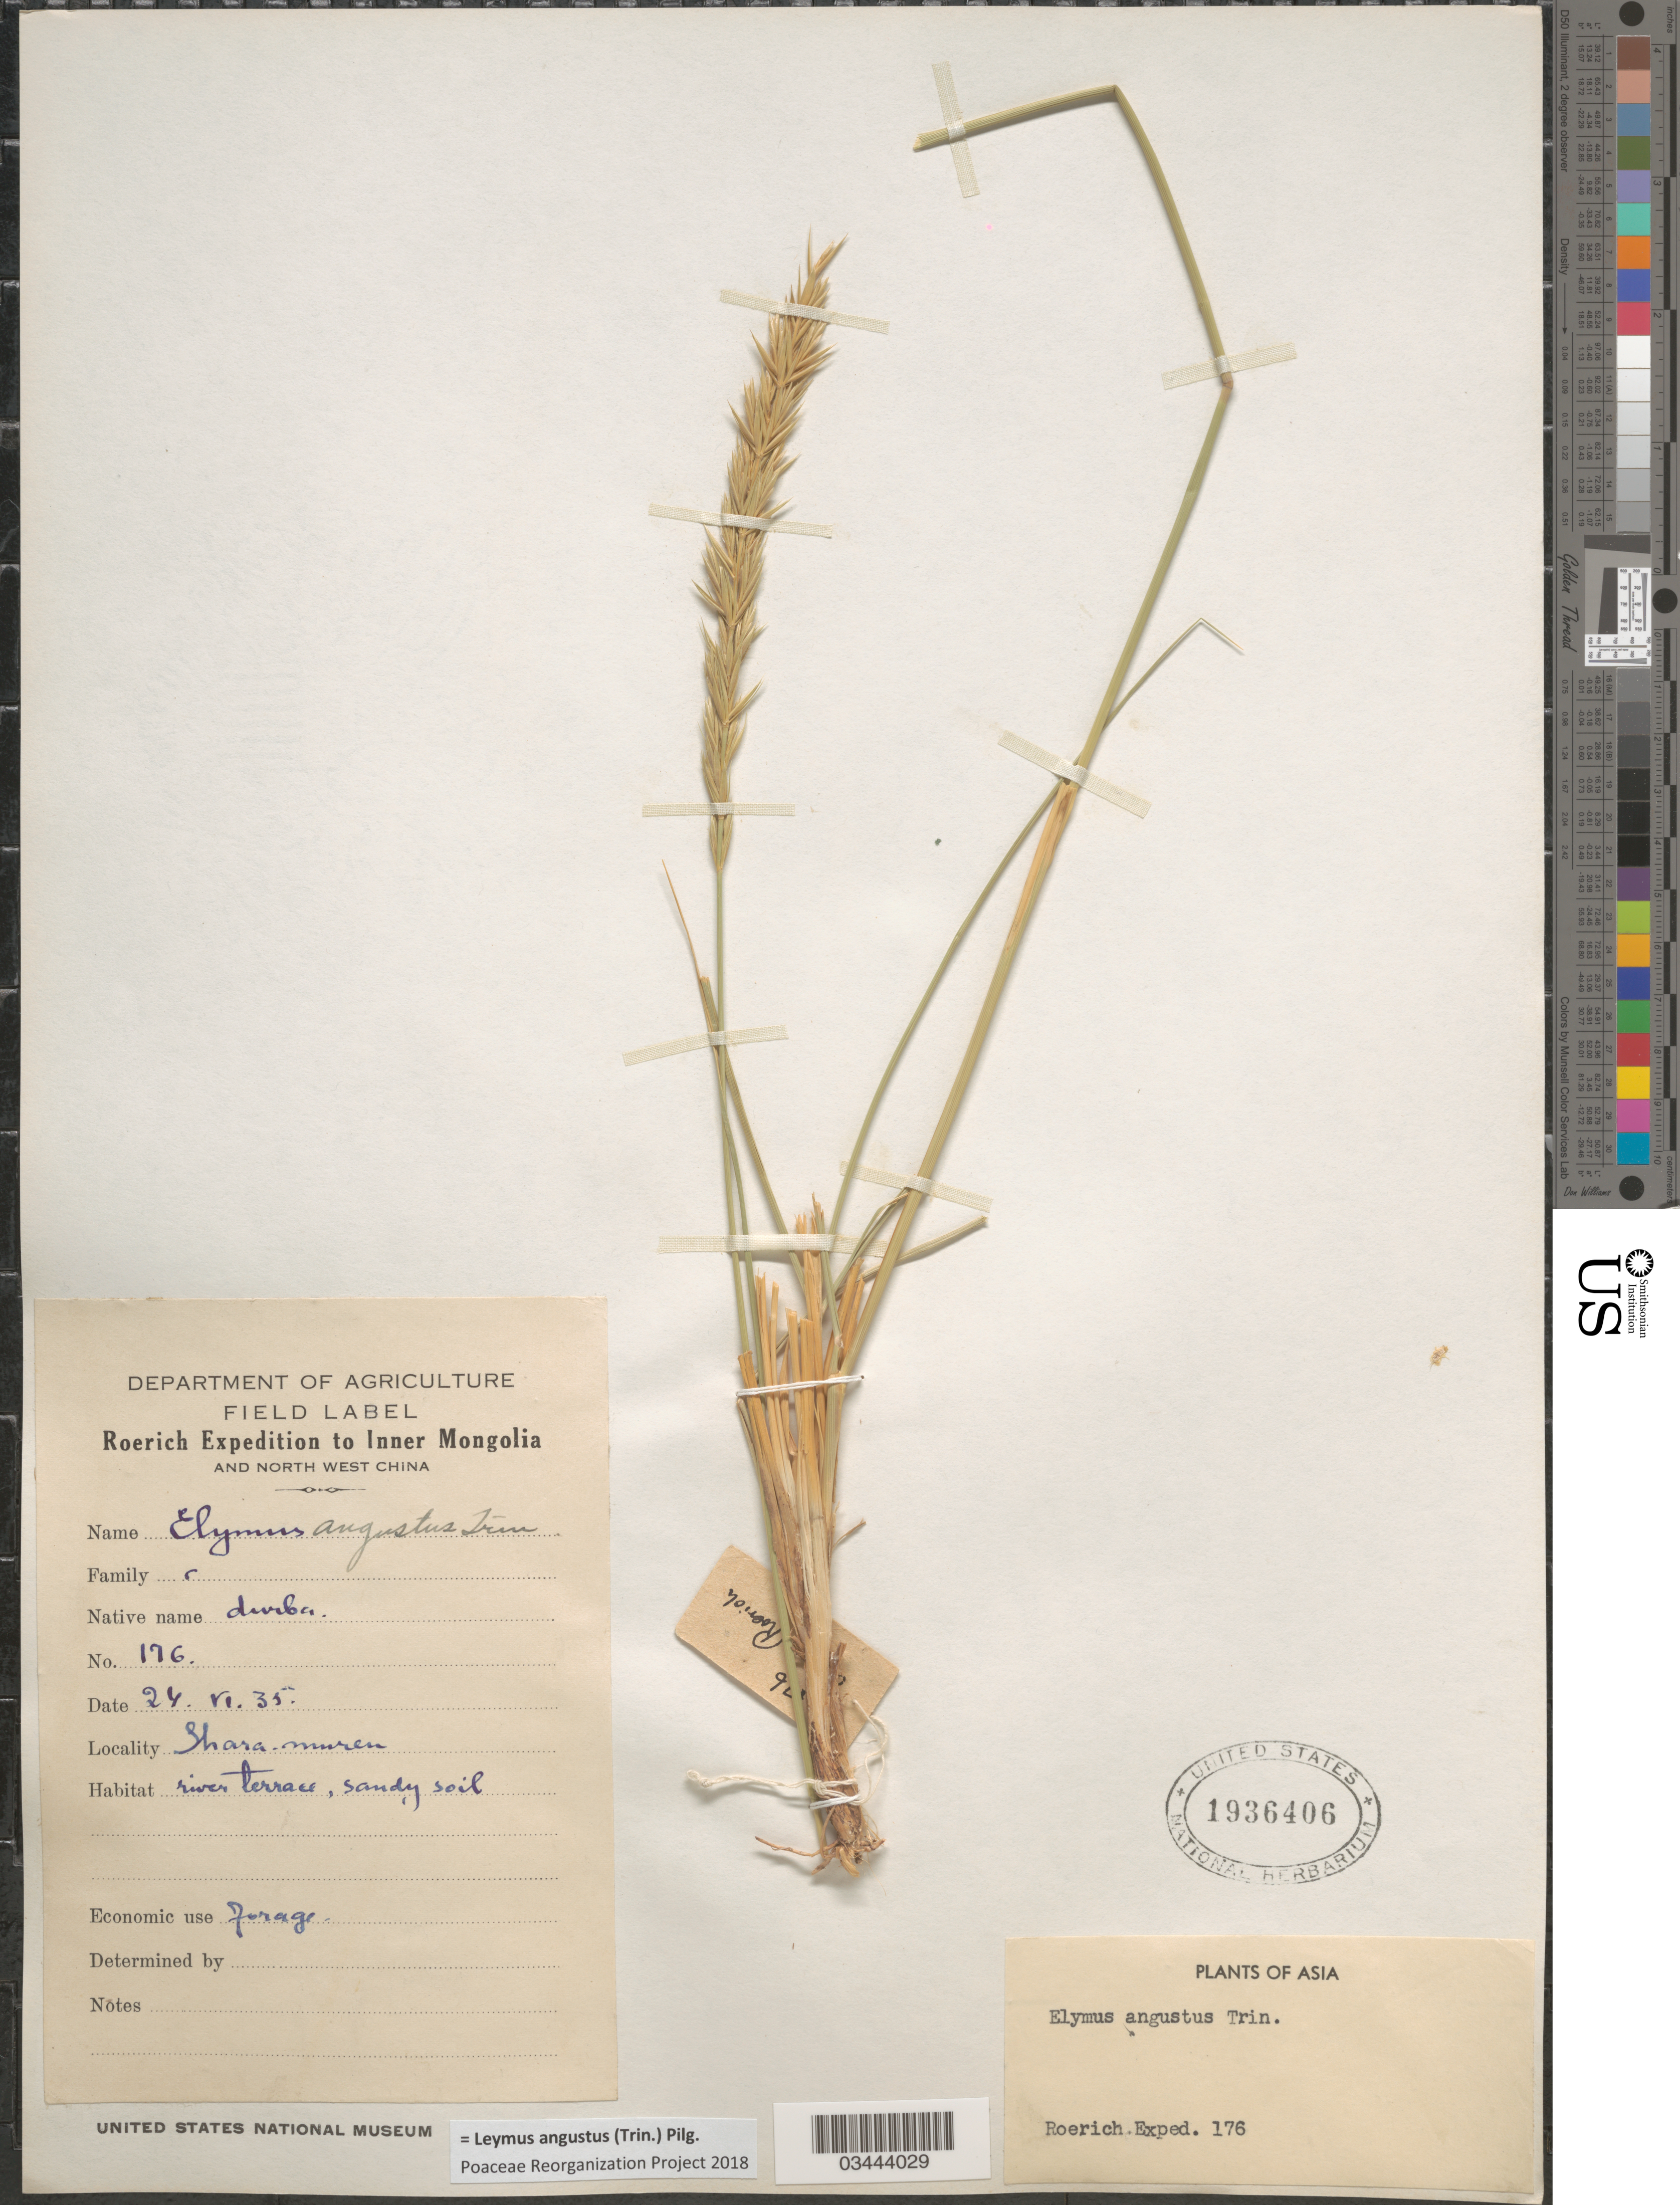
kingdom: Plantae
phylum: Tracheophyta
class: Liliopsida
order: Poales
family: Poaceae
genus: Leymus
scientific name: Leymus angustus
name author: (Trin.) Pilg.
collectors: Roerich Expedition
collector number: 176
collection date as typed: Transcribed d/m/y: 24/6/35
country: China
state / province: Nei Monggol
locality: To Inner Mongolia and North West China. Shara-muren. River terrace, sandy soil.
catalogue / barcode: US 1936406